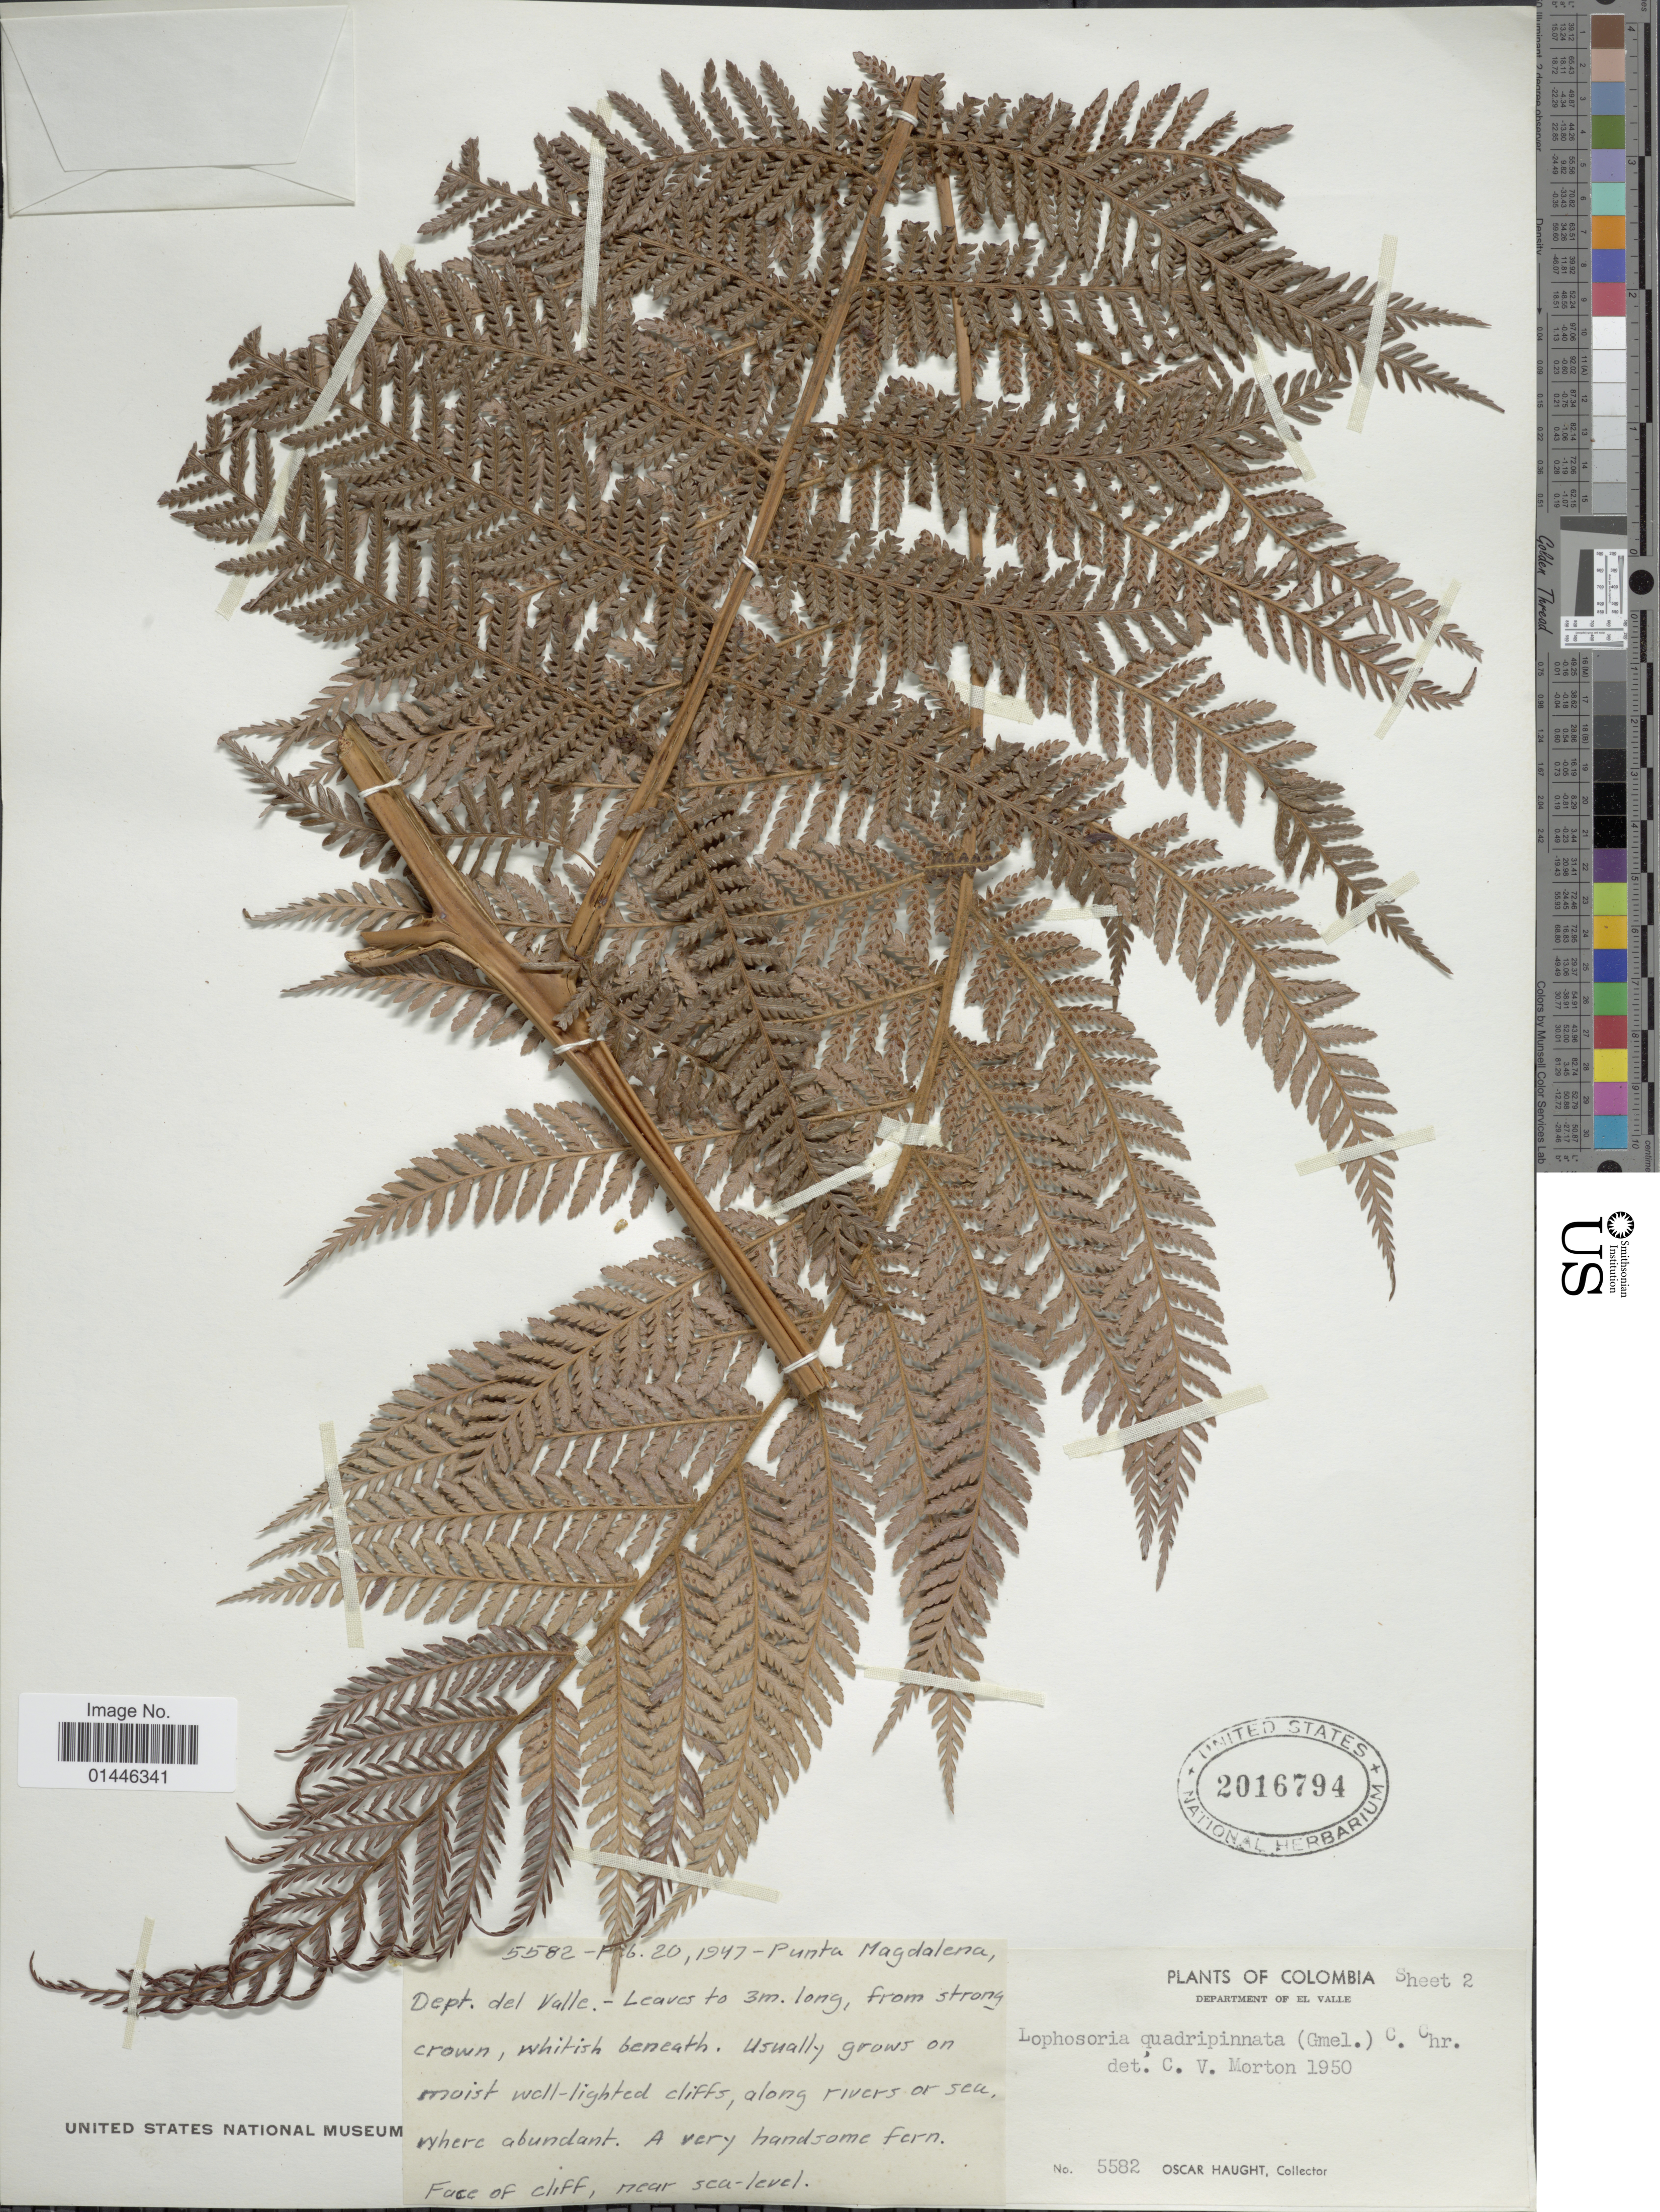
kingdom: Plantae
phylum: Tracheophyta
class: Polypodiopsida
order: Cyatheales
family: Dicksoniaceae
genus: Lophosoria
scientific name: Lophosoria quadripinnata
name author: (J.F. Gmel.) C. Chr.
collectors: O. Haught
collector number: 5582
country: Colombia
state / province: Valle del Cauca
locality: Department of El Valle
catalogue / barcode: US 2016794